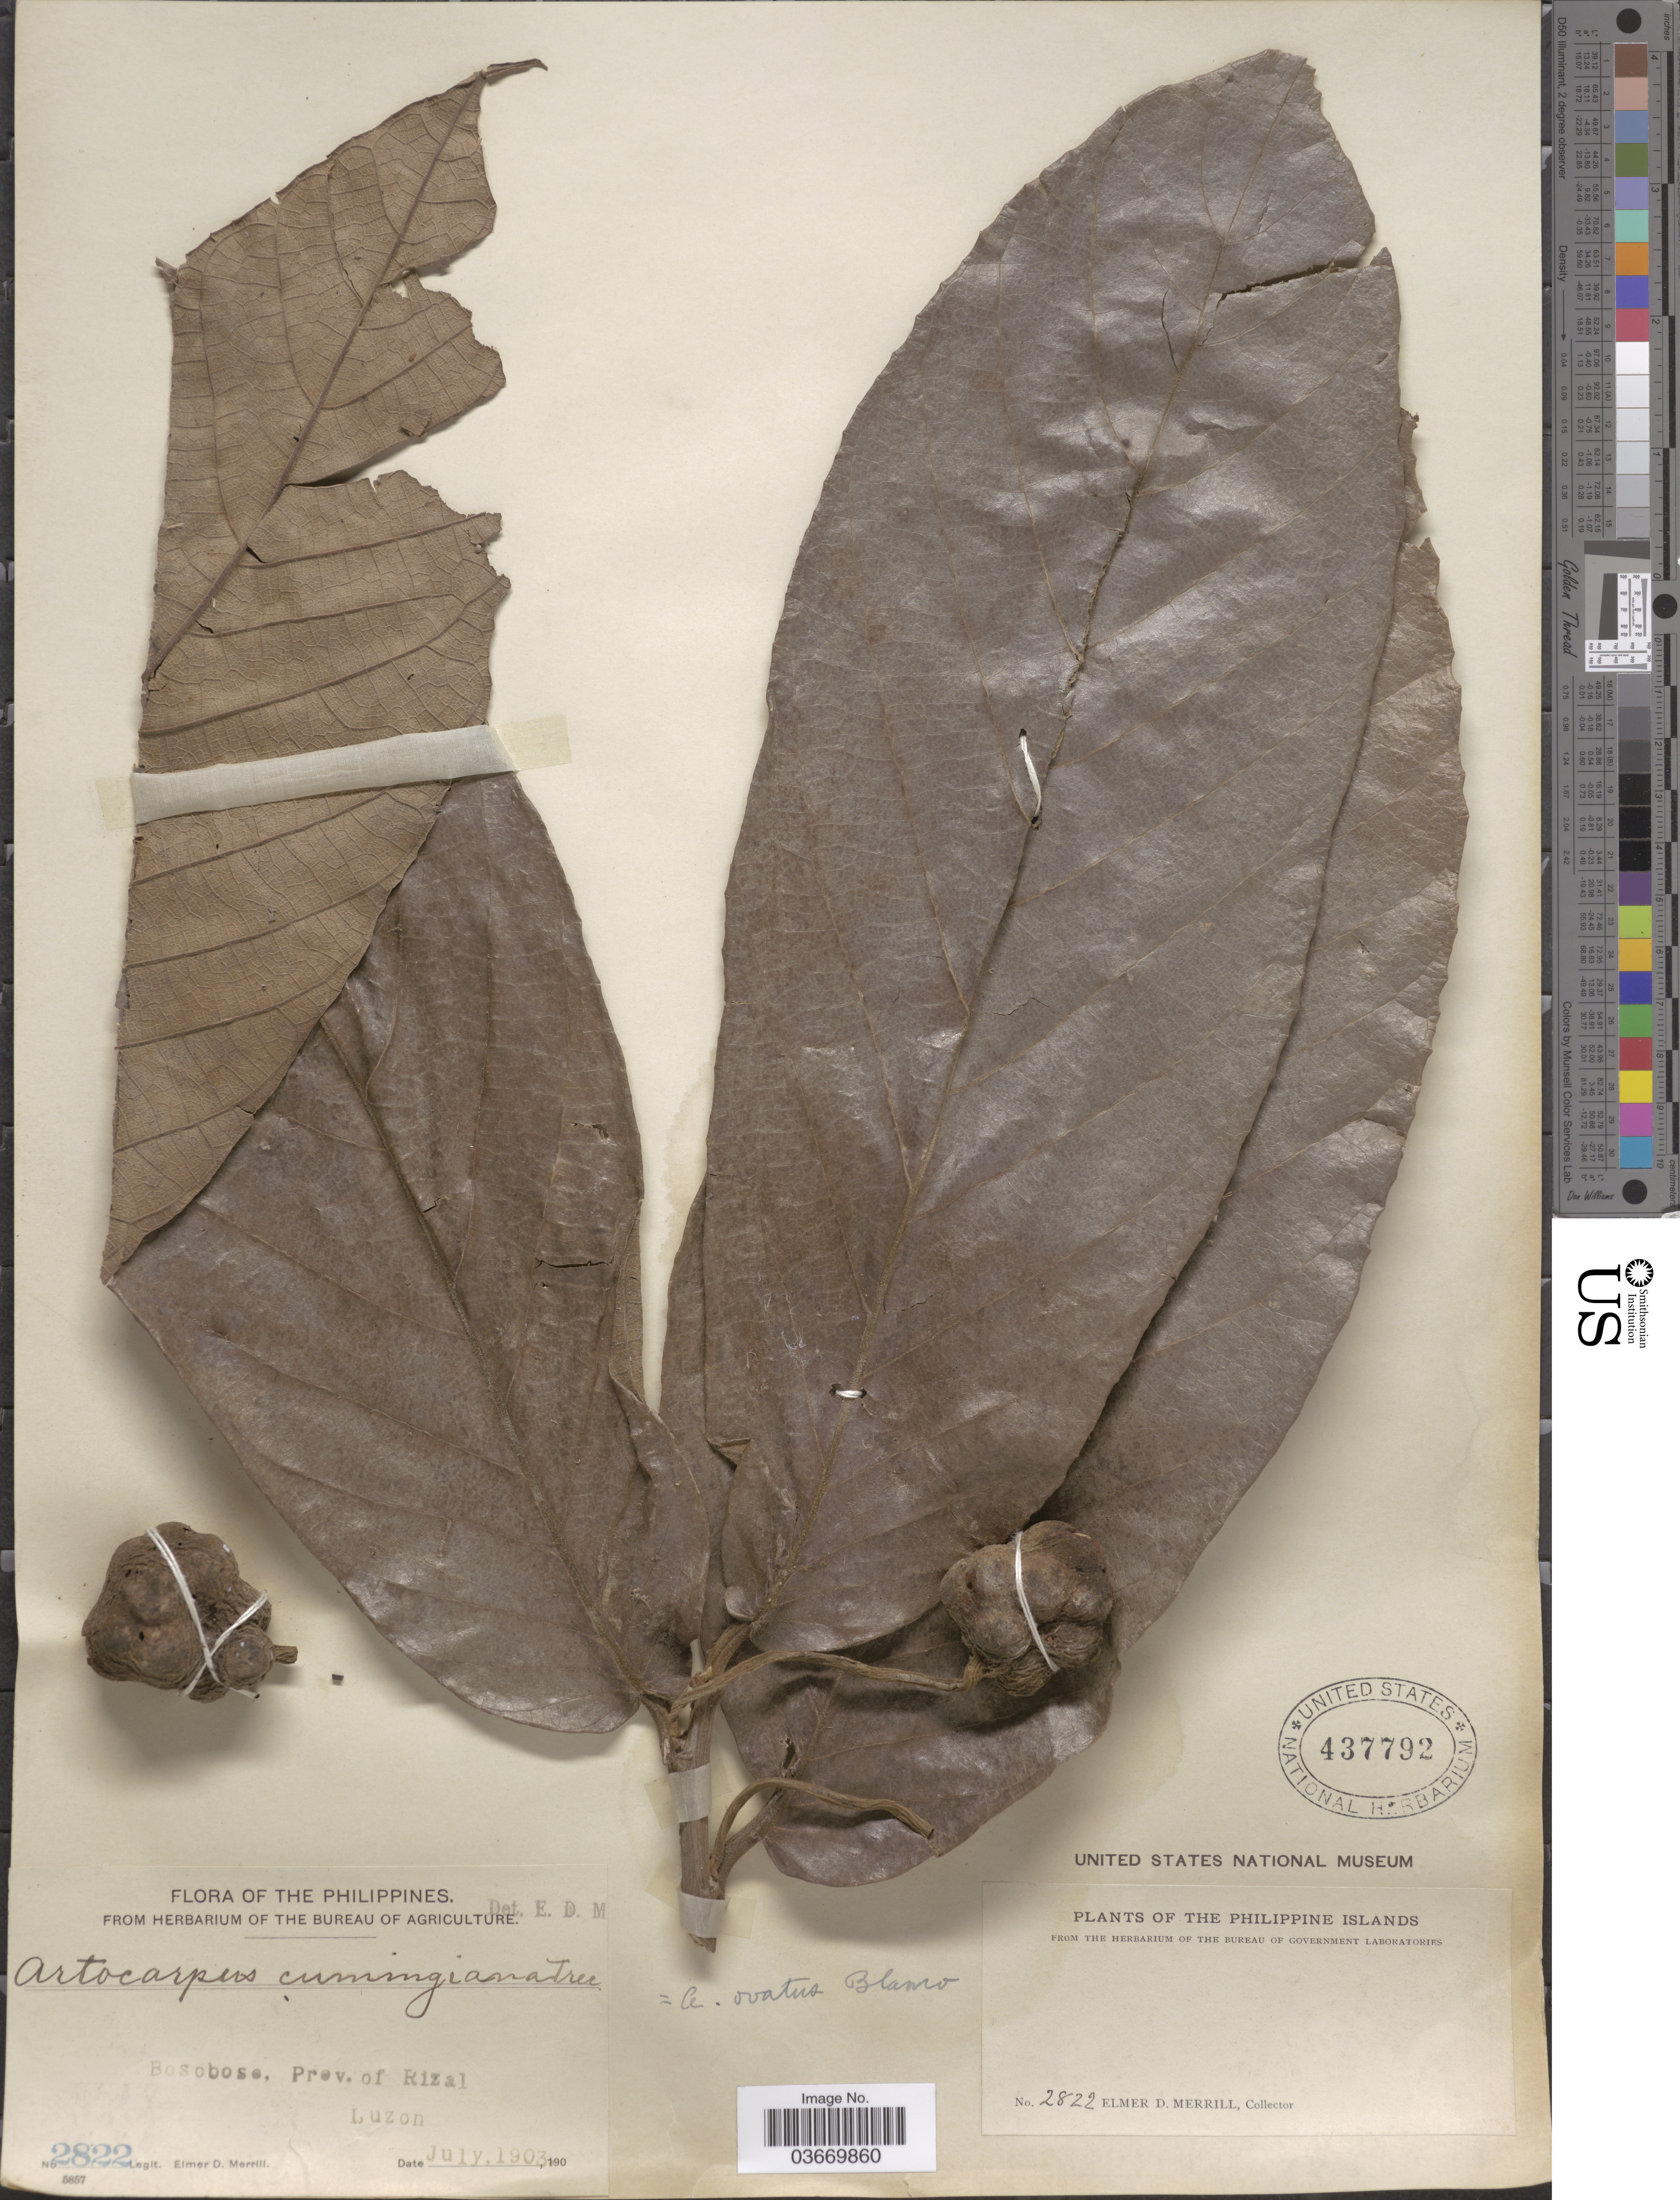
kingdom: Plantae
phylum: Tracheophyta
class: Magnoliopsida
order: Rosales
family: Moraceae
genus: Artocarpus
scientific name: Artocarpus ovatus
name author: Blanco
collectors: E. D. Merrill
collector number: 2822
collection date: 1903-07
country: Philippines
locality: The Philippine Islands. Bosoboso, Prov. of Rizal, Luzon.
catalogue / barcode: US 437792